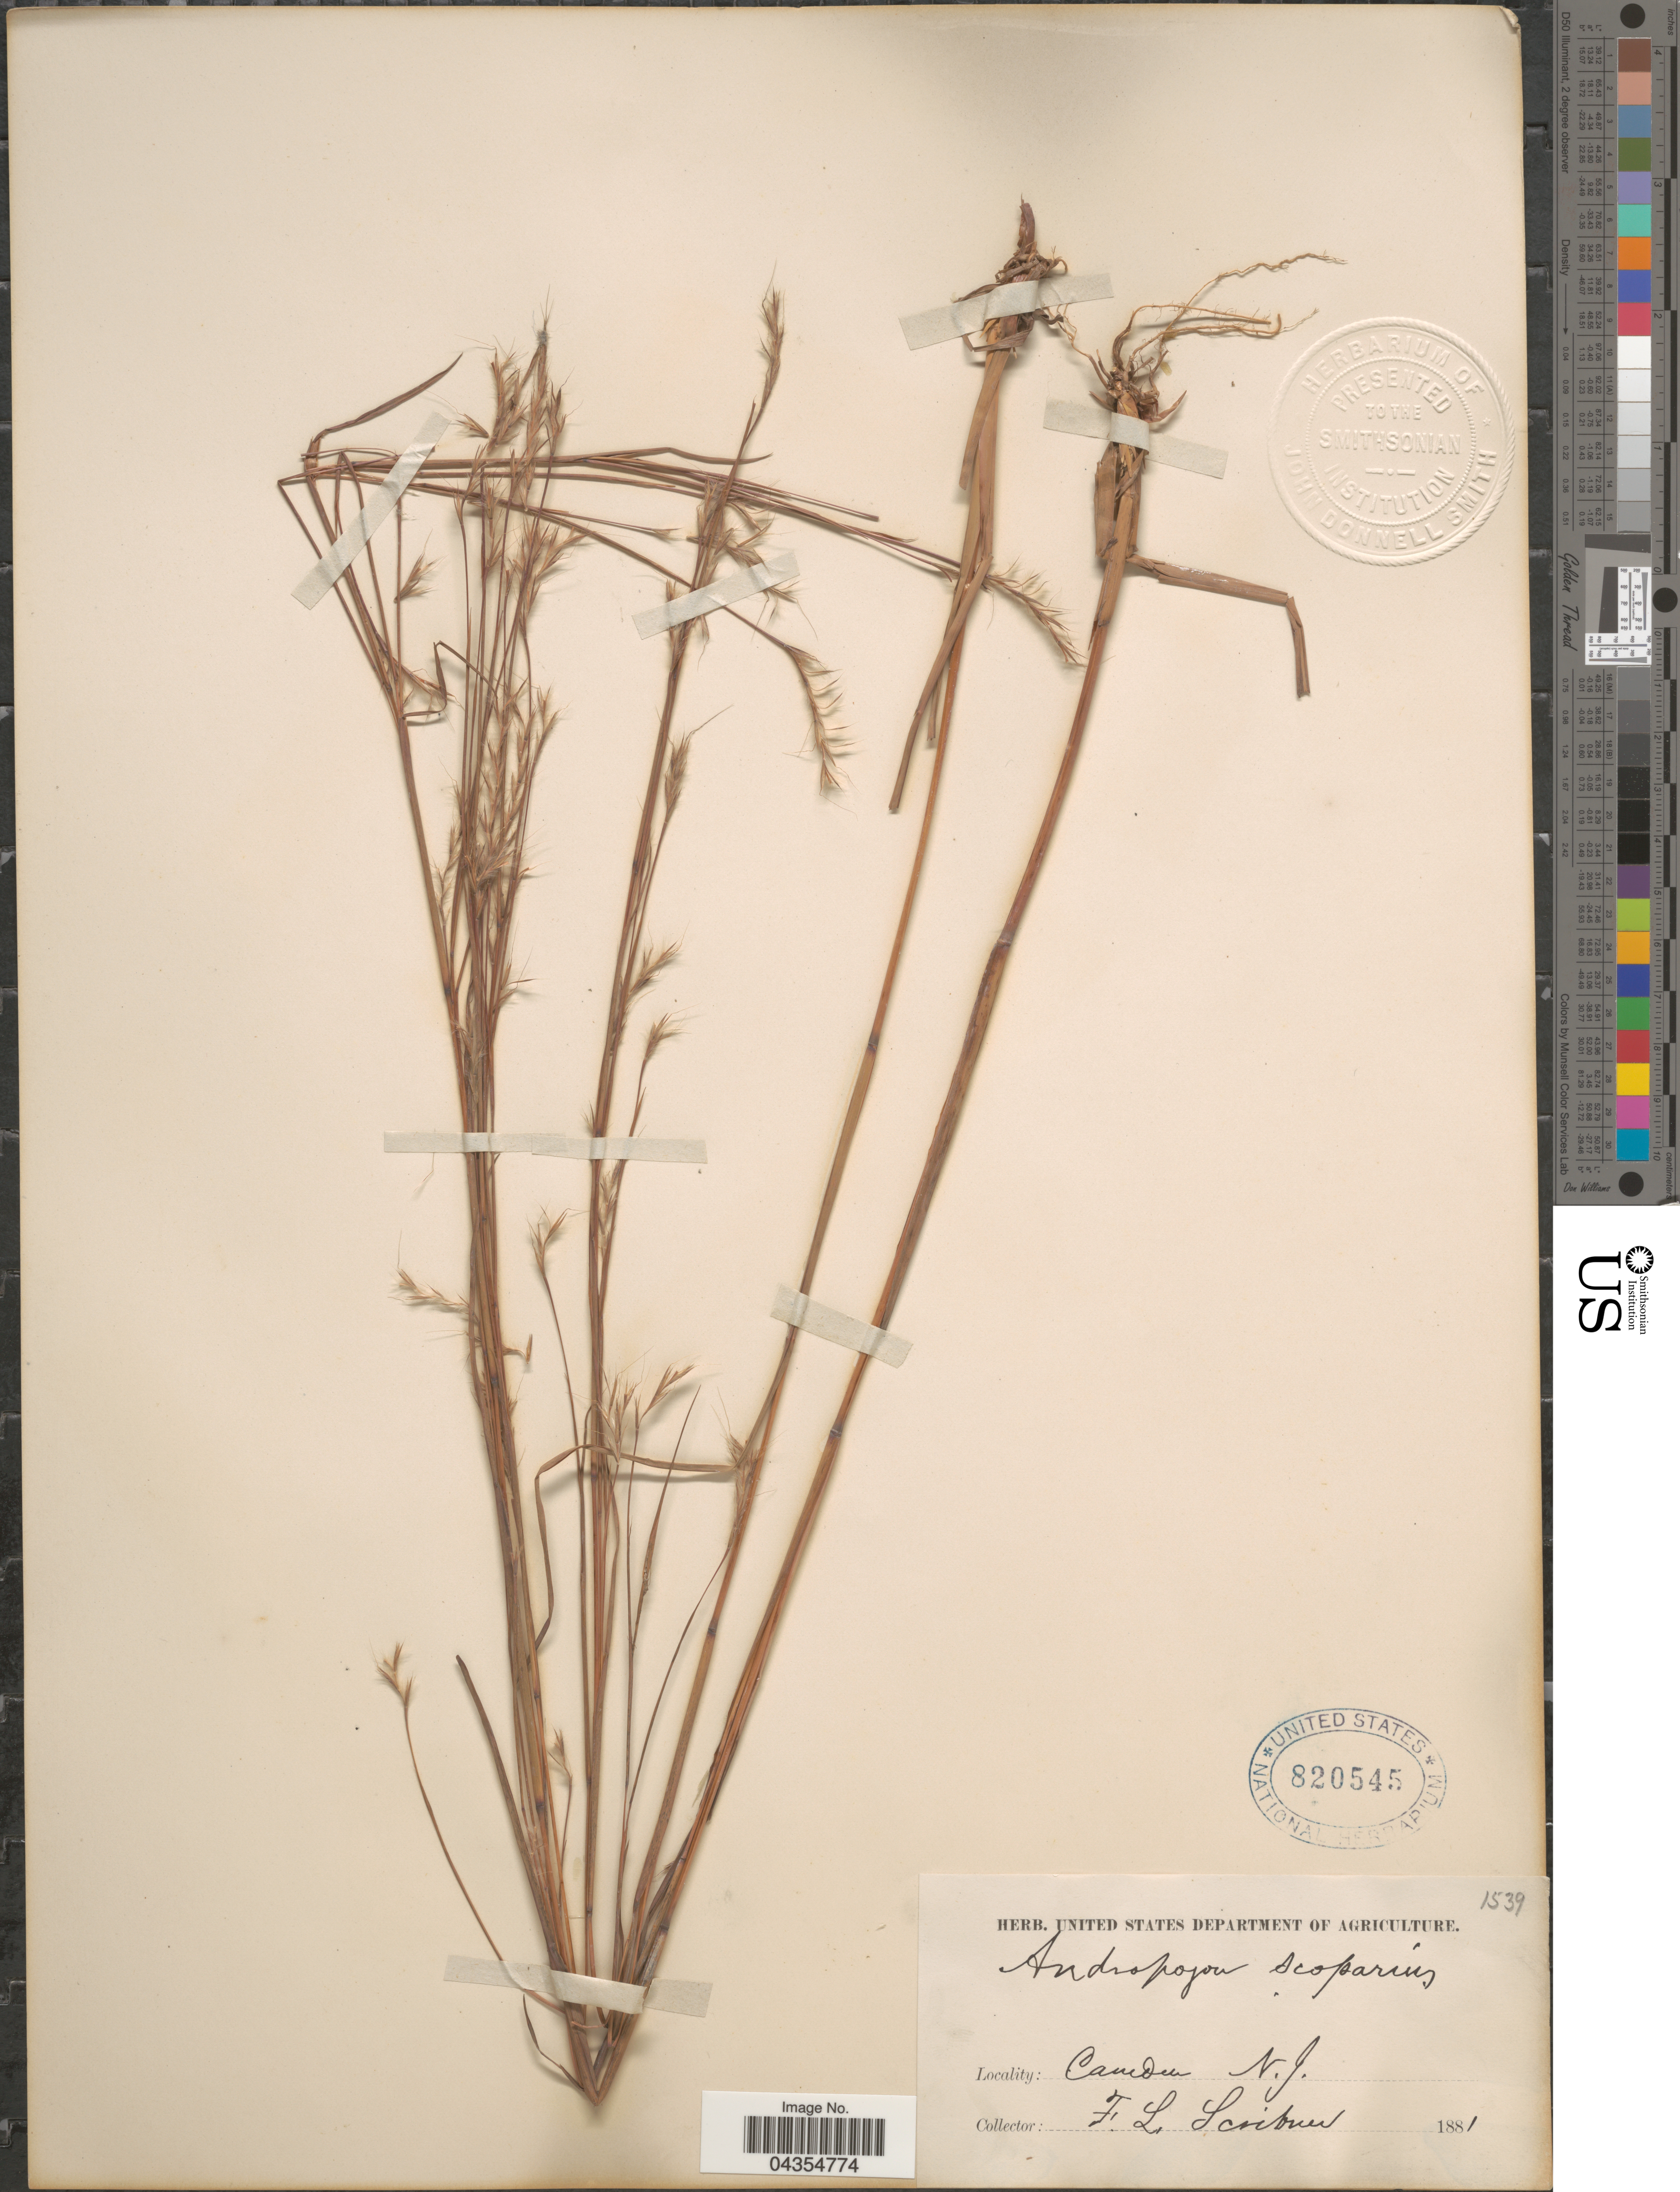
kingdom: Plantae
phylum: Tracheophyta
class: Liliopsida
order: Poales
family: Poaceae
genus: Schizachyrium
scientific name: Schizachyrium sanguineum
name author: (Retz.) Alston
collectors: F. L. Scribner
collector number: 1539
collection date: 1881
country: United States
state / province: New Jersey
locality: Camden.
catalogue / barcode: US 820545